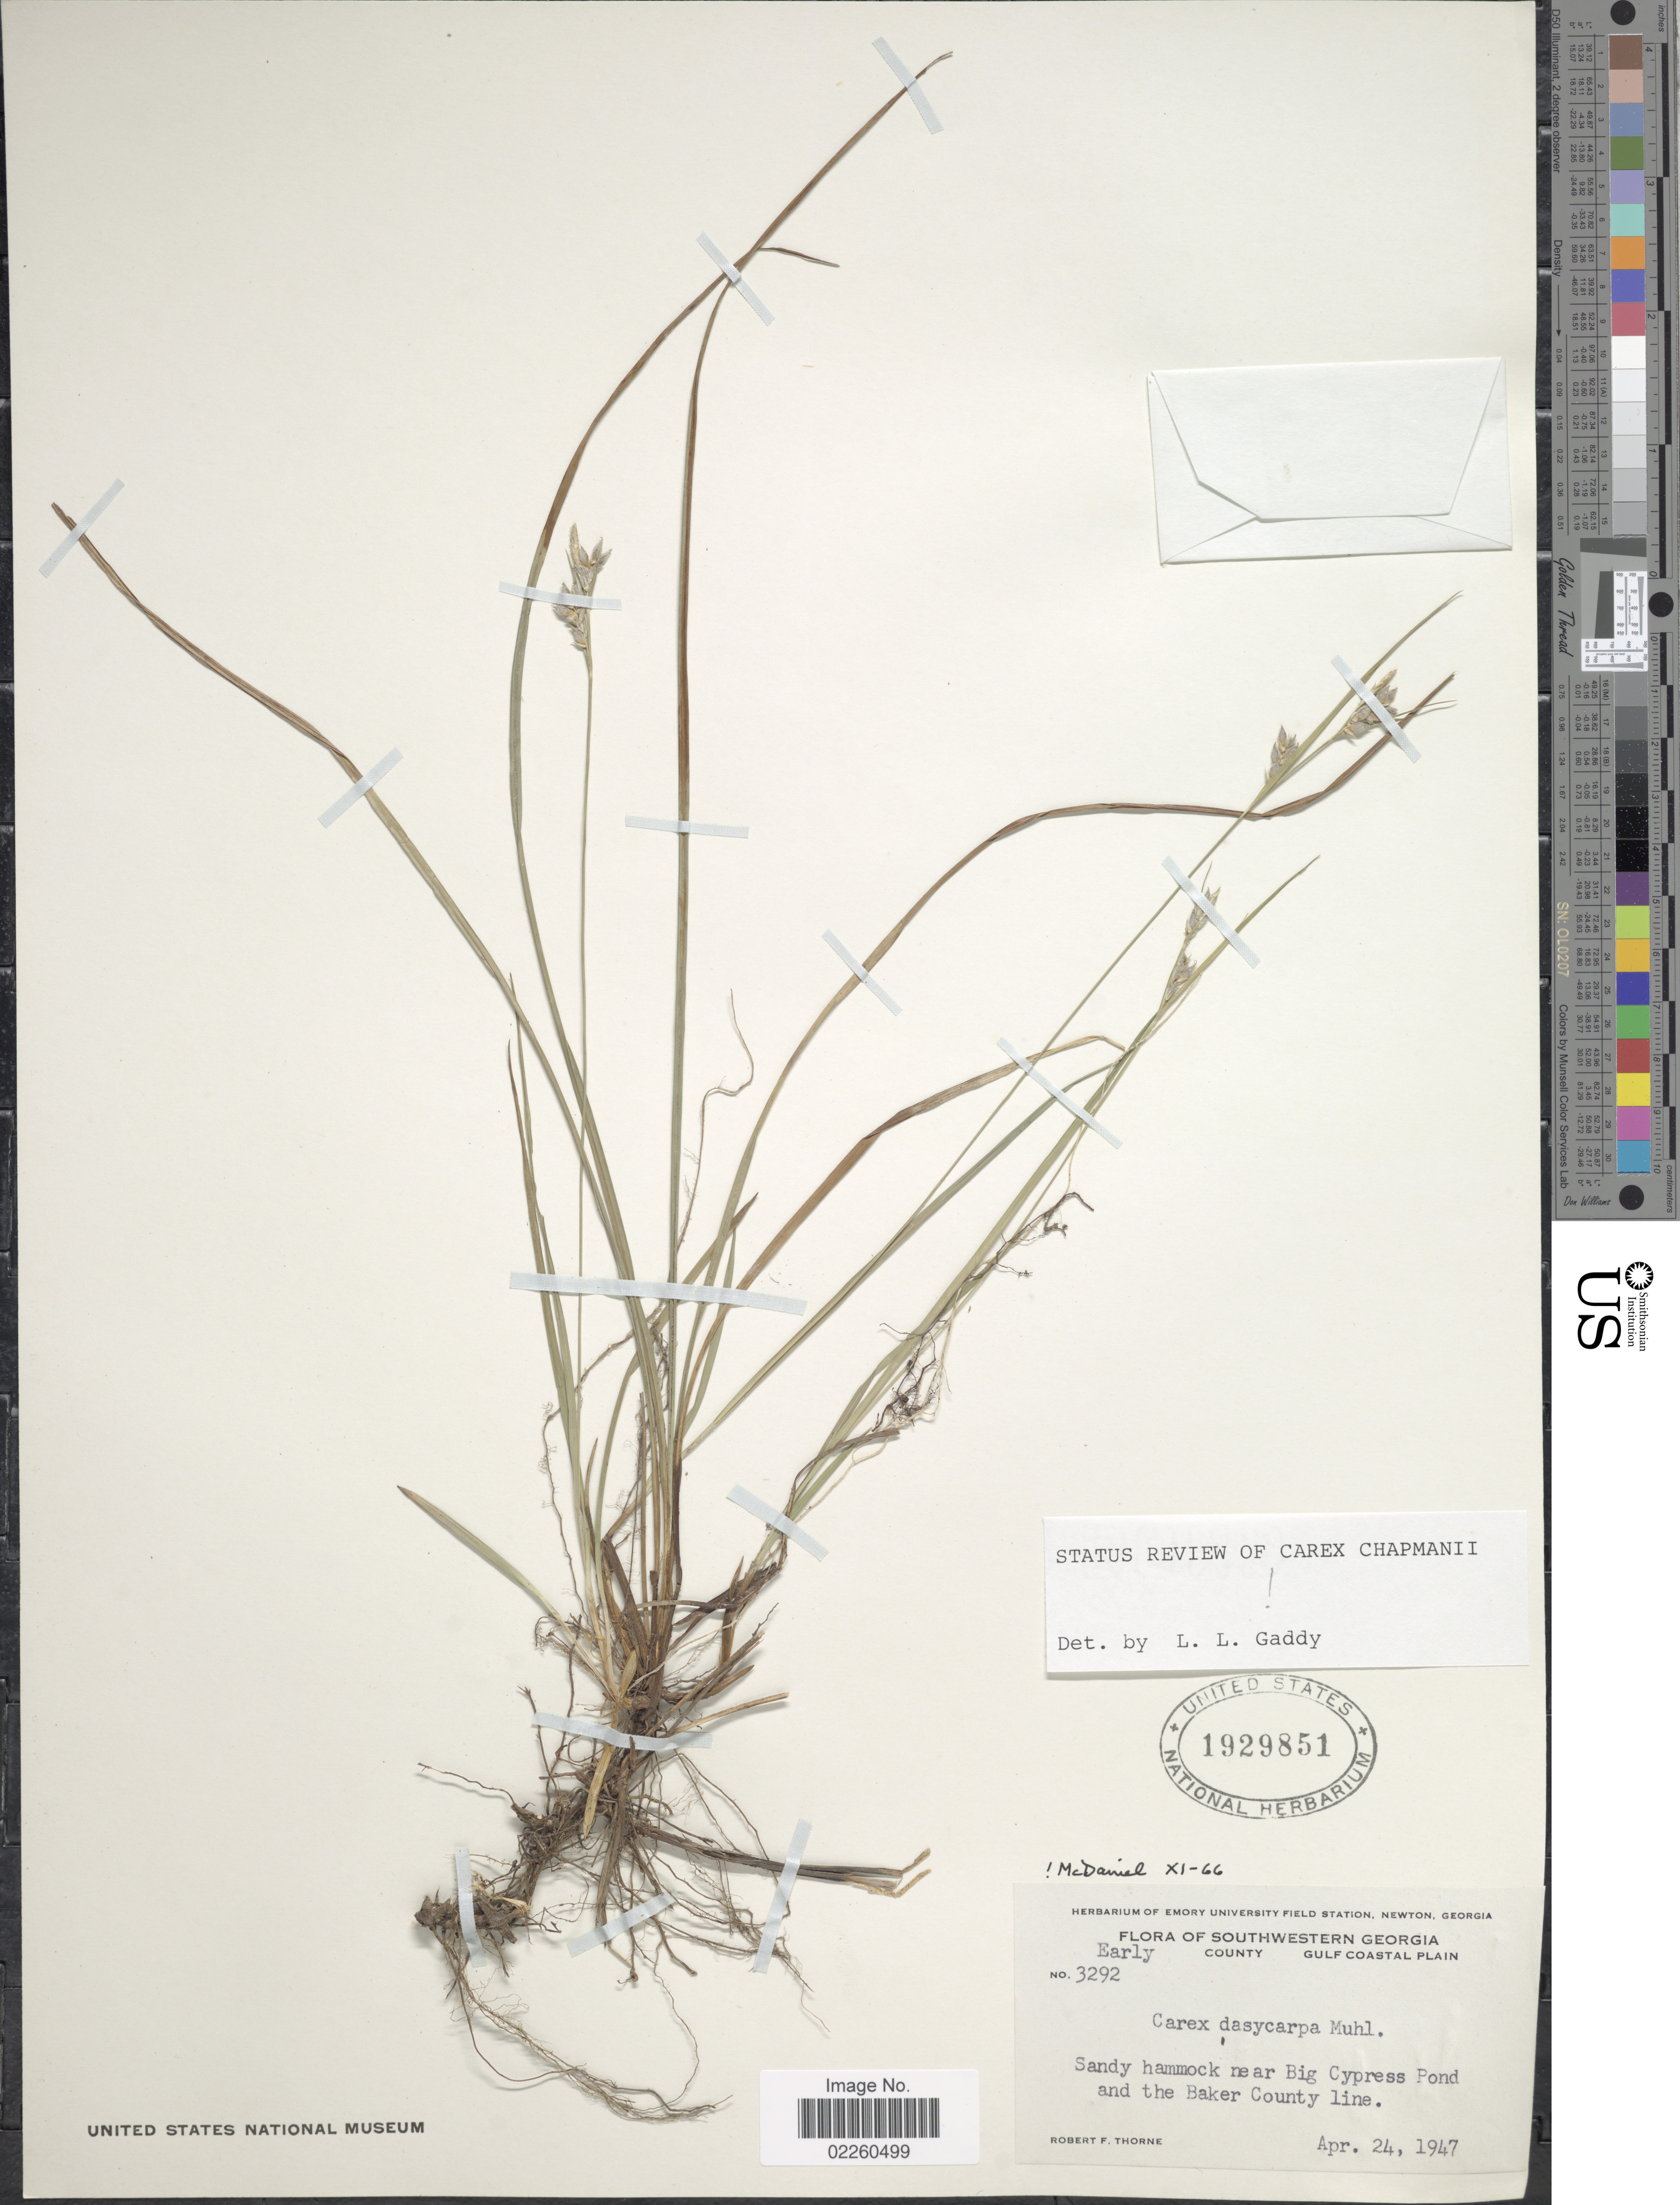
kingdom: Plantae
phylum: Tracheophyta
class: Liliopsida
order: Poales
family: Cyperaceae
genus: Carex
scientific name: Carex dasycarpa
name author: Muhl.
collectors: R. F. Thorne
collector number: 3292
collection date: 1947-04-24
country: United States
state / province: Georgia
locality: Southwestern Georgia. Early County Gulf Coastal Plain. Sandy hammock near Big Cypress Pond and the Baker County line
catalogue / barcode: US 1929851